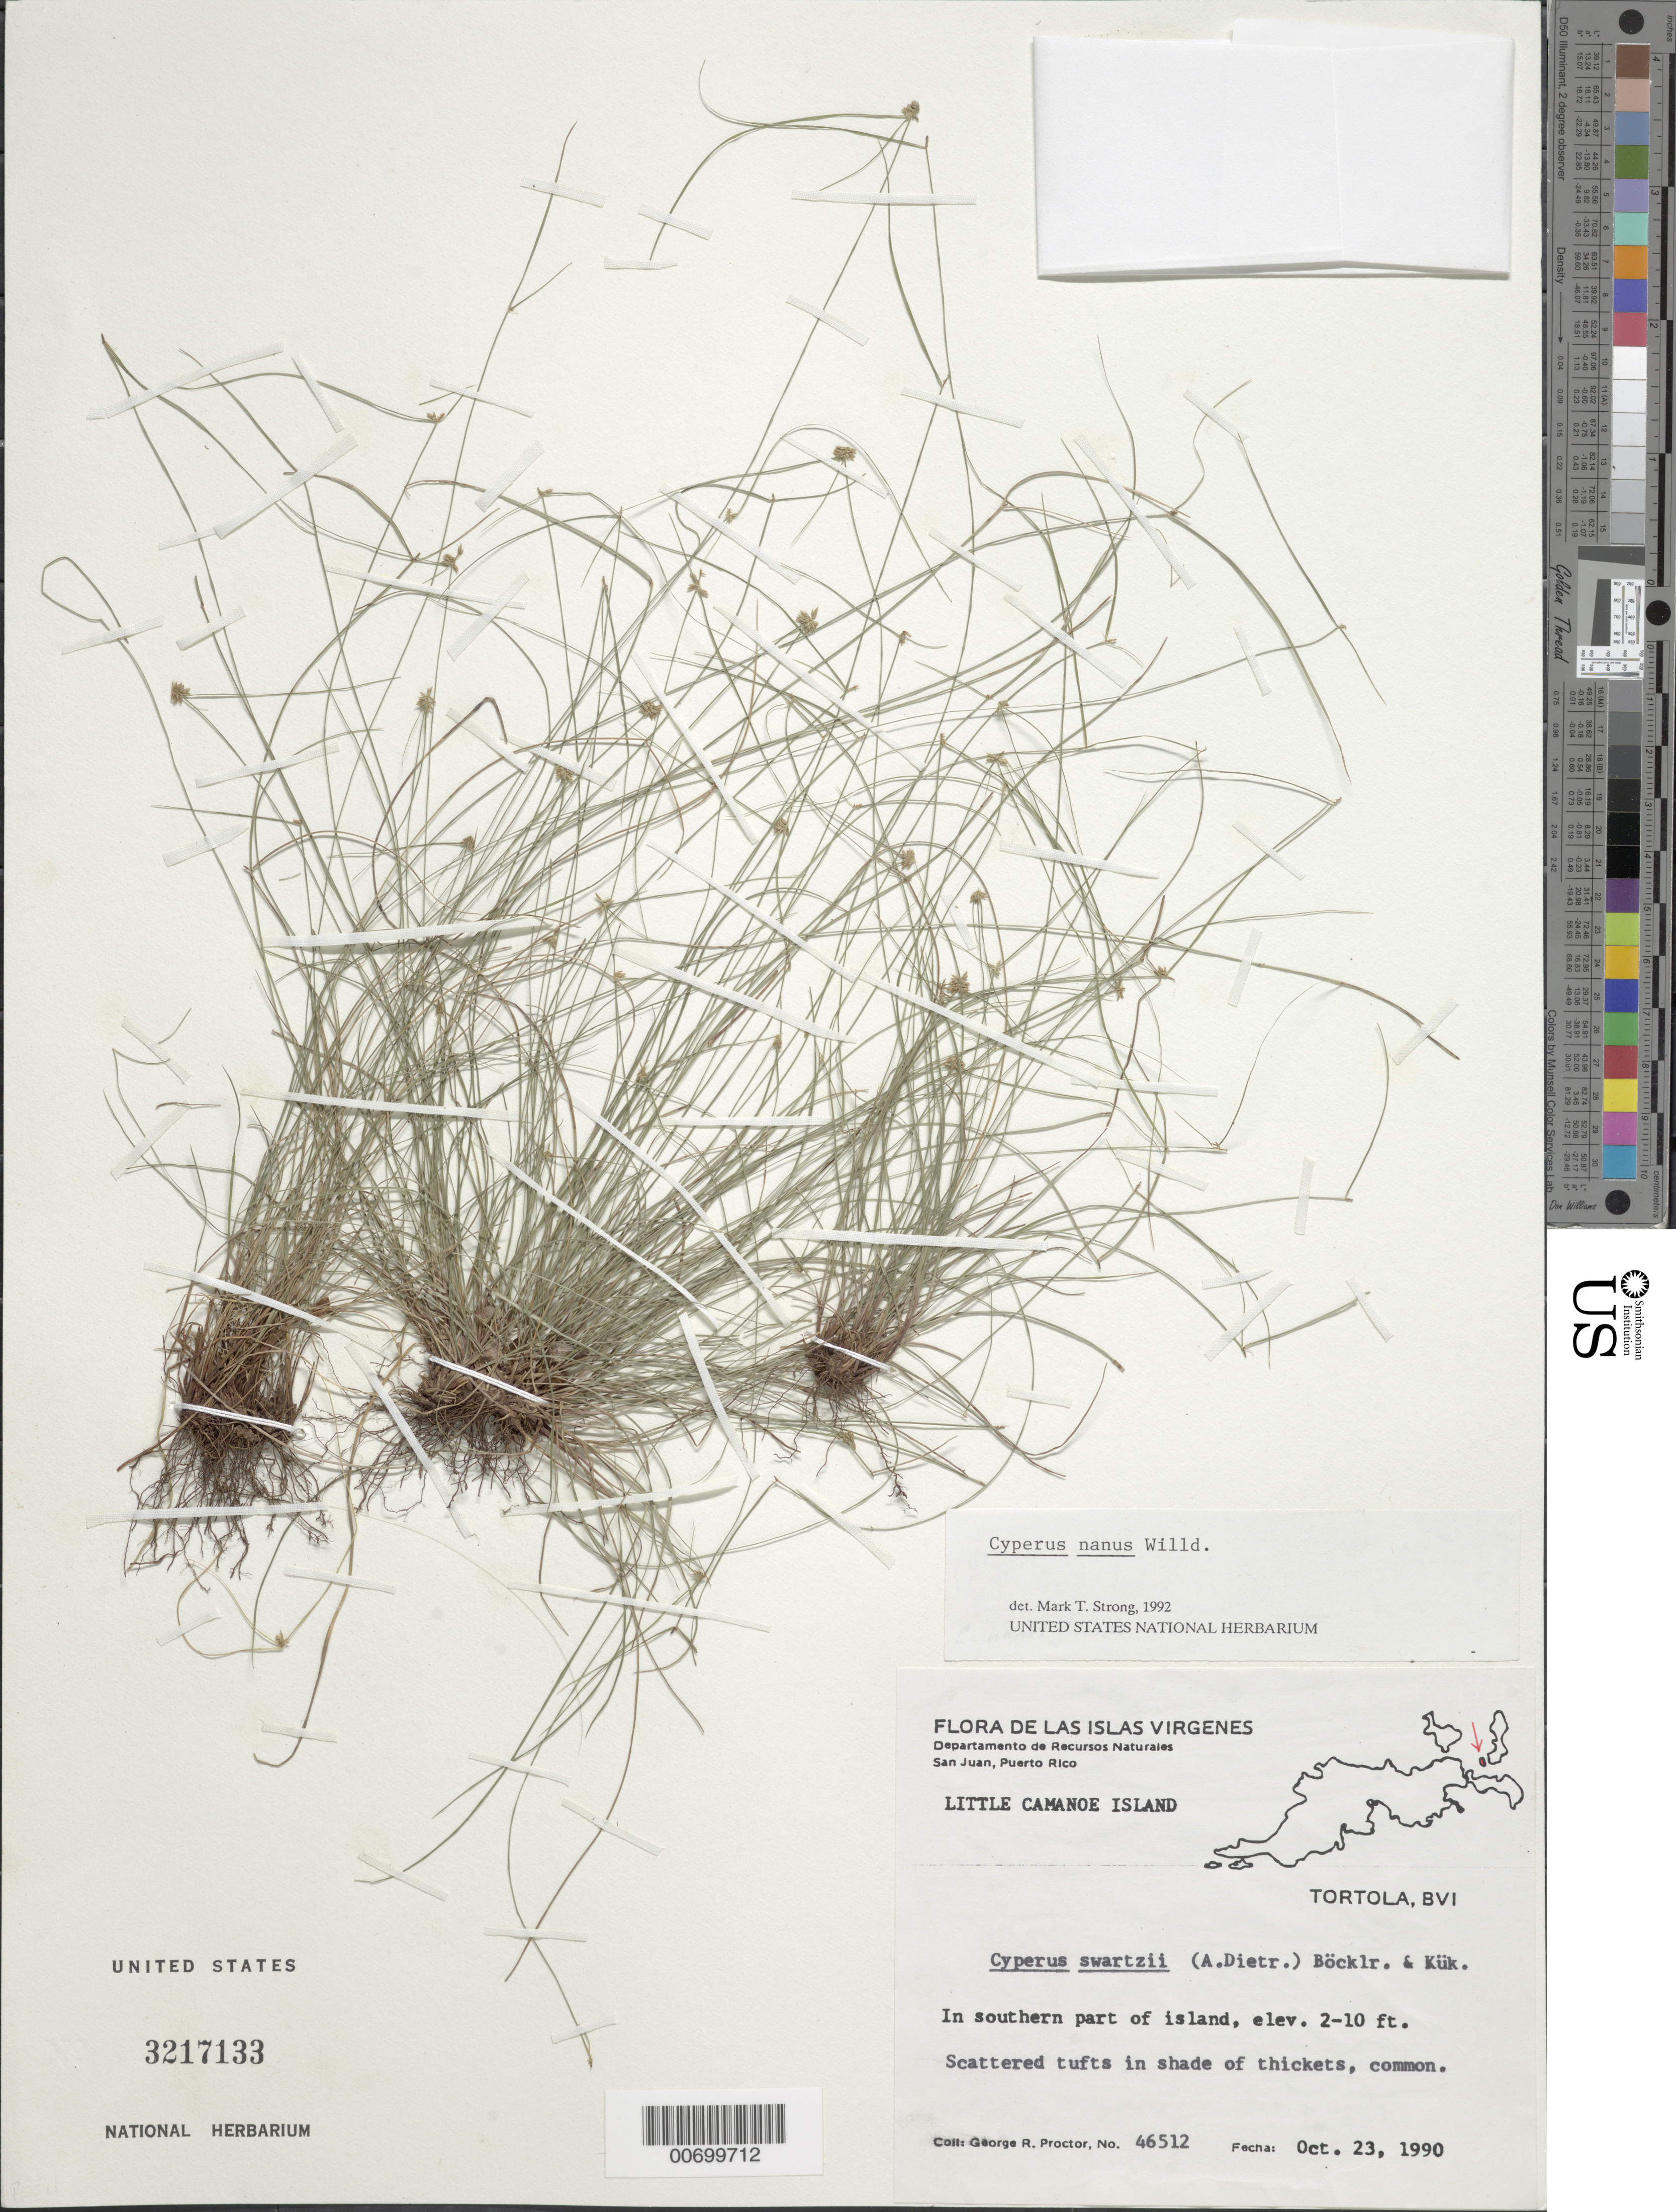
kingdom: Plantae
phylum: Tracheophyta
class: Liliopsida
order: Poales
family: Cyperaceae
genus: Cyperus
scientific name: Cyperus nanus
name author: Willd.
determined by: Strong, M. T., (US), Smithsonian Institution - National Museum of Natural History (UNITED STATES)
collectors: G. R. Proctor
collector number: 46512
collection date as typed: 23 Oct 1990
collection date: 1990-10-23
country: British Virgin Islands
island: Tortola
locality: Tortola: Little Camanoe Island, in southern part of island.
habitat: In shade of thickets.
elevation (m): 1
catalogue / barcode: US 3217133